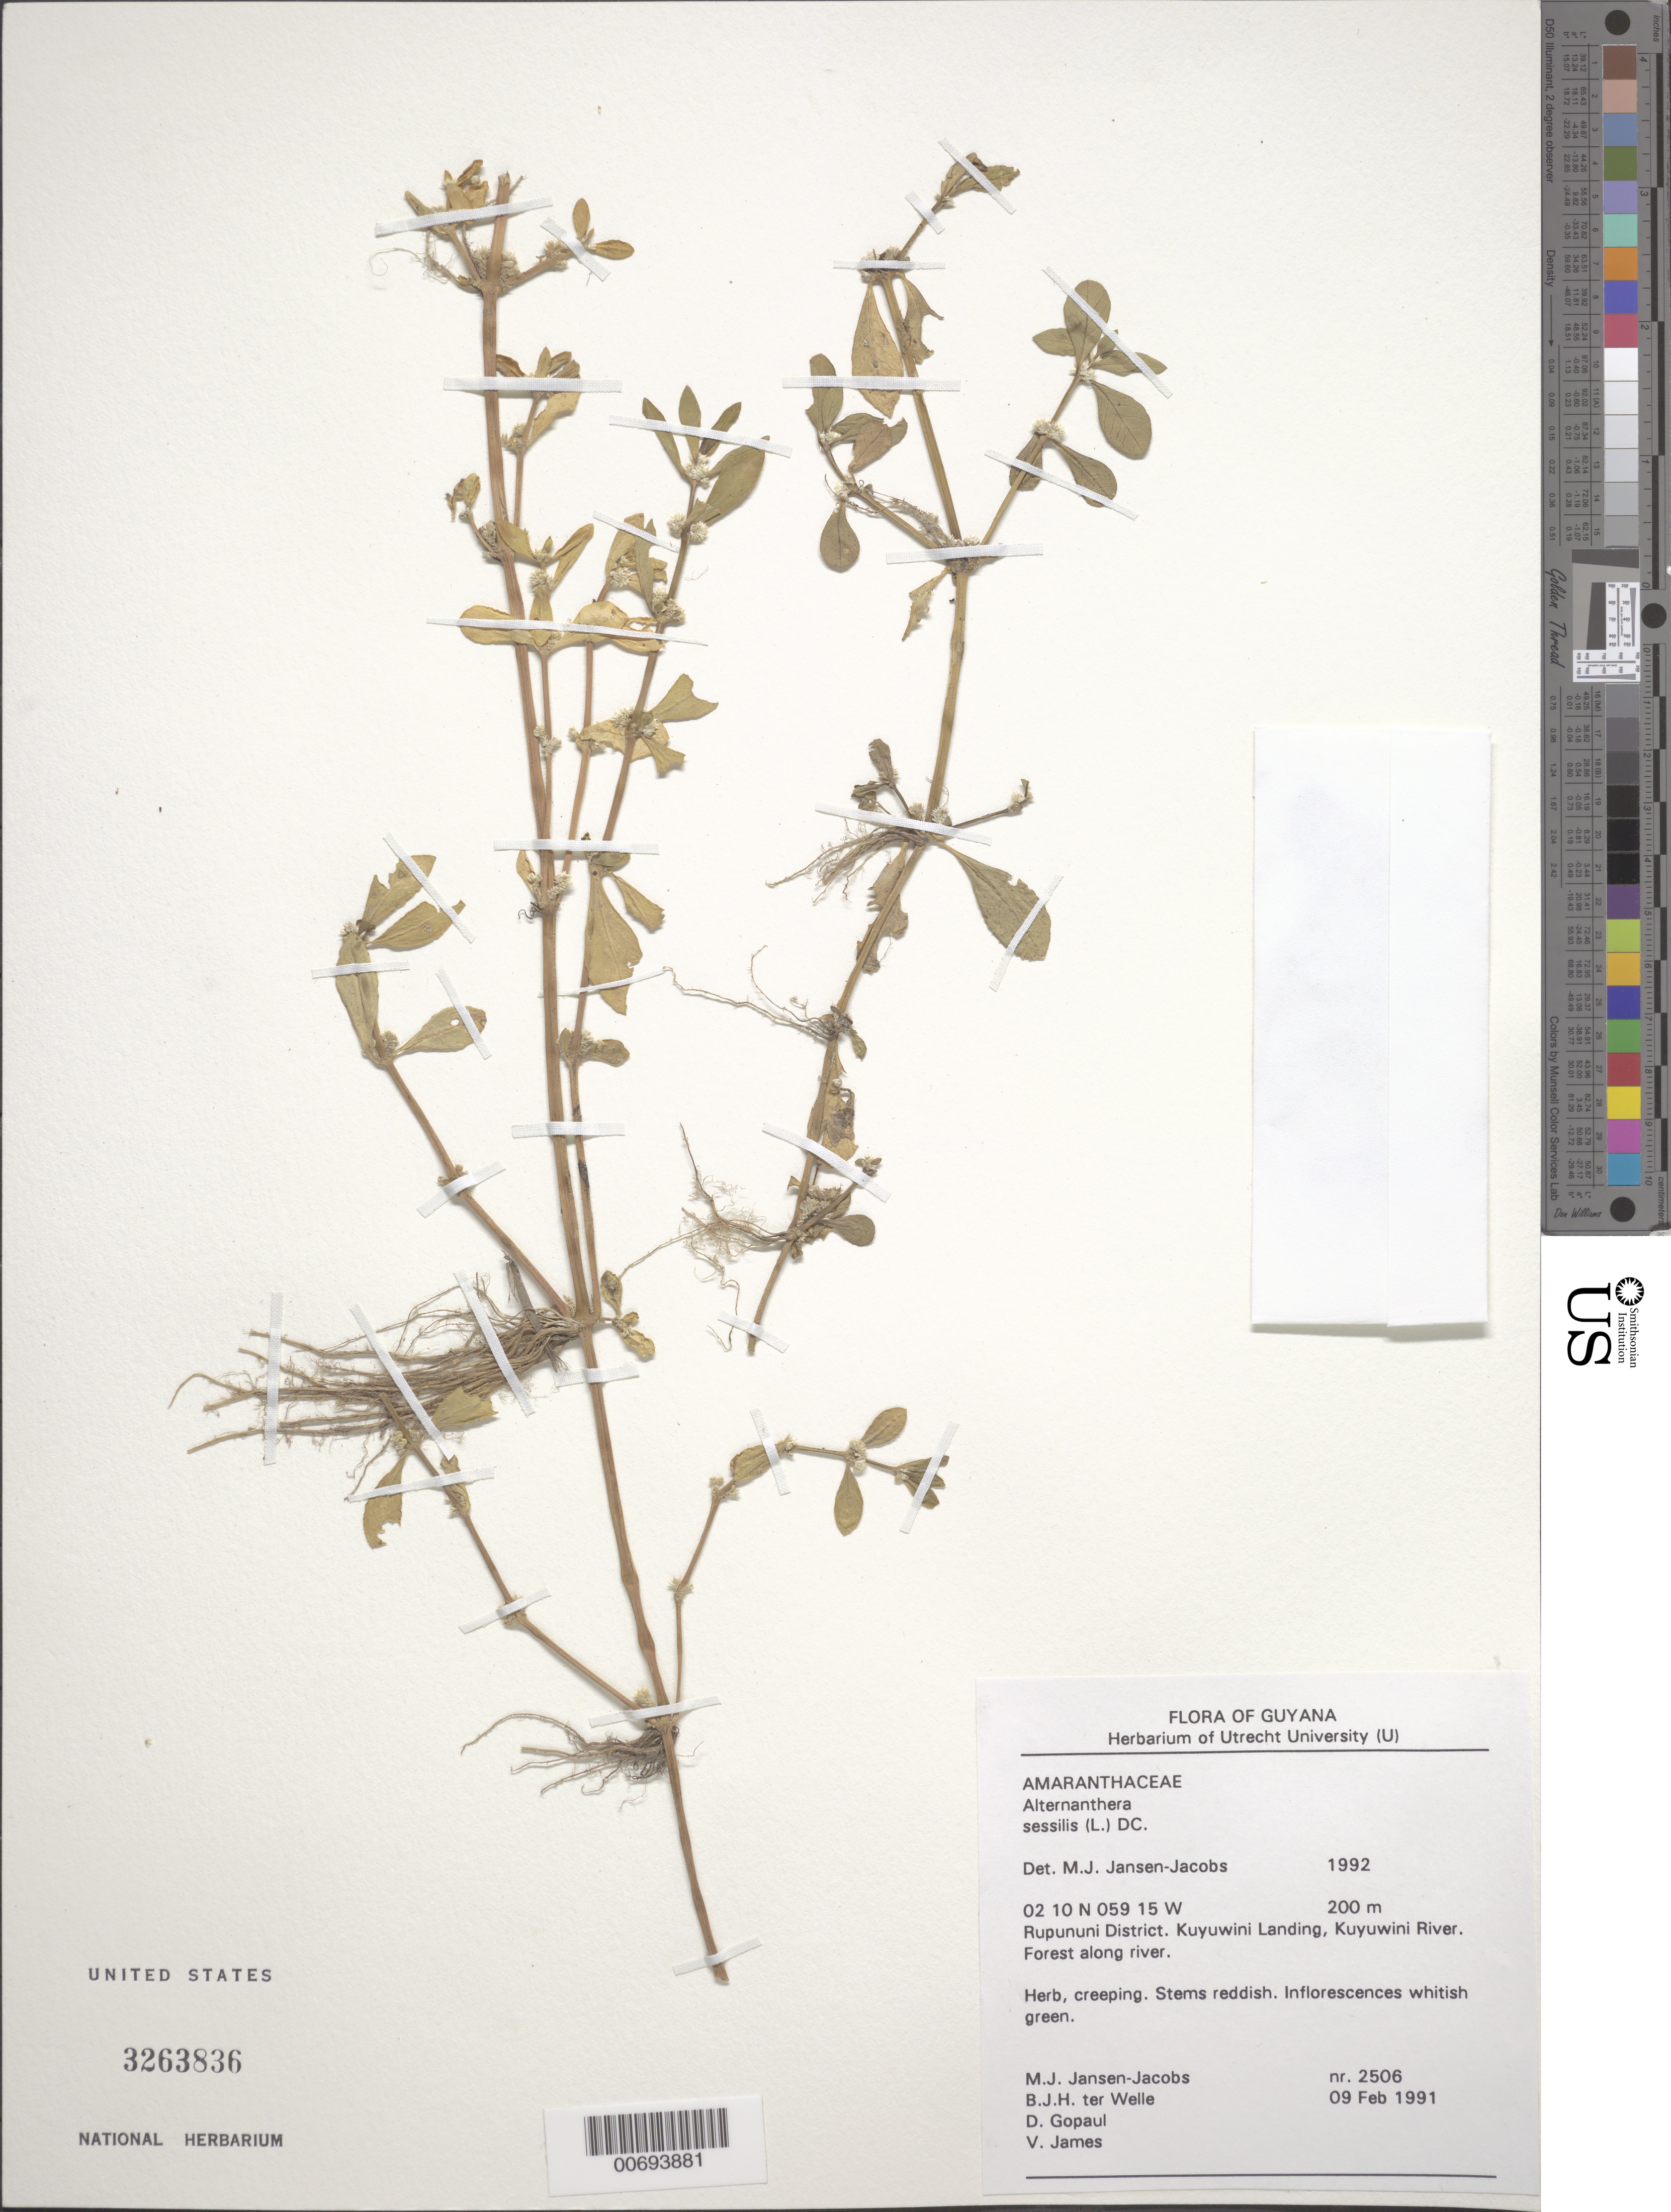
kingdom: Plantae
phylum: Tracheophyta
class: Magnoliopsida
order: Caryophyllales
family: Amaranthaceae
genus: Alternanthera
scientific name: Alternanthera sessilis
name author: (L.) DC.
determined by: DeFilipps, R. A.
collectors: M. J. Jansen-Jacobs, B. Welle, D. Gopaul & V. James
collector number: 2506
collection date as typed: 9-Feb-91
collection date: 1991-02-09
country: Guyana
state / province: U. Takutu-U. Essequibo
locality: Kuyuwini Landing, Kuyuwini River, Rupununi District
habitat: Forest along river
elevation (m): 200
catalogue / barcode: US 3263836